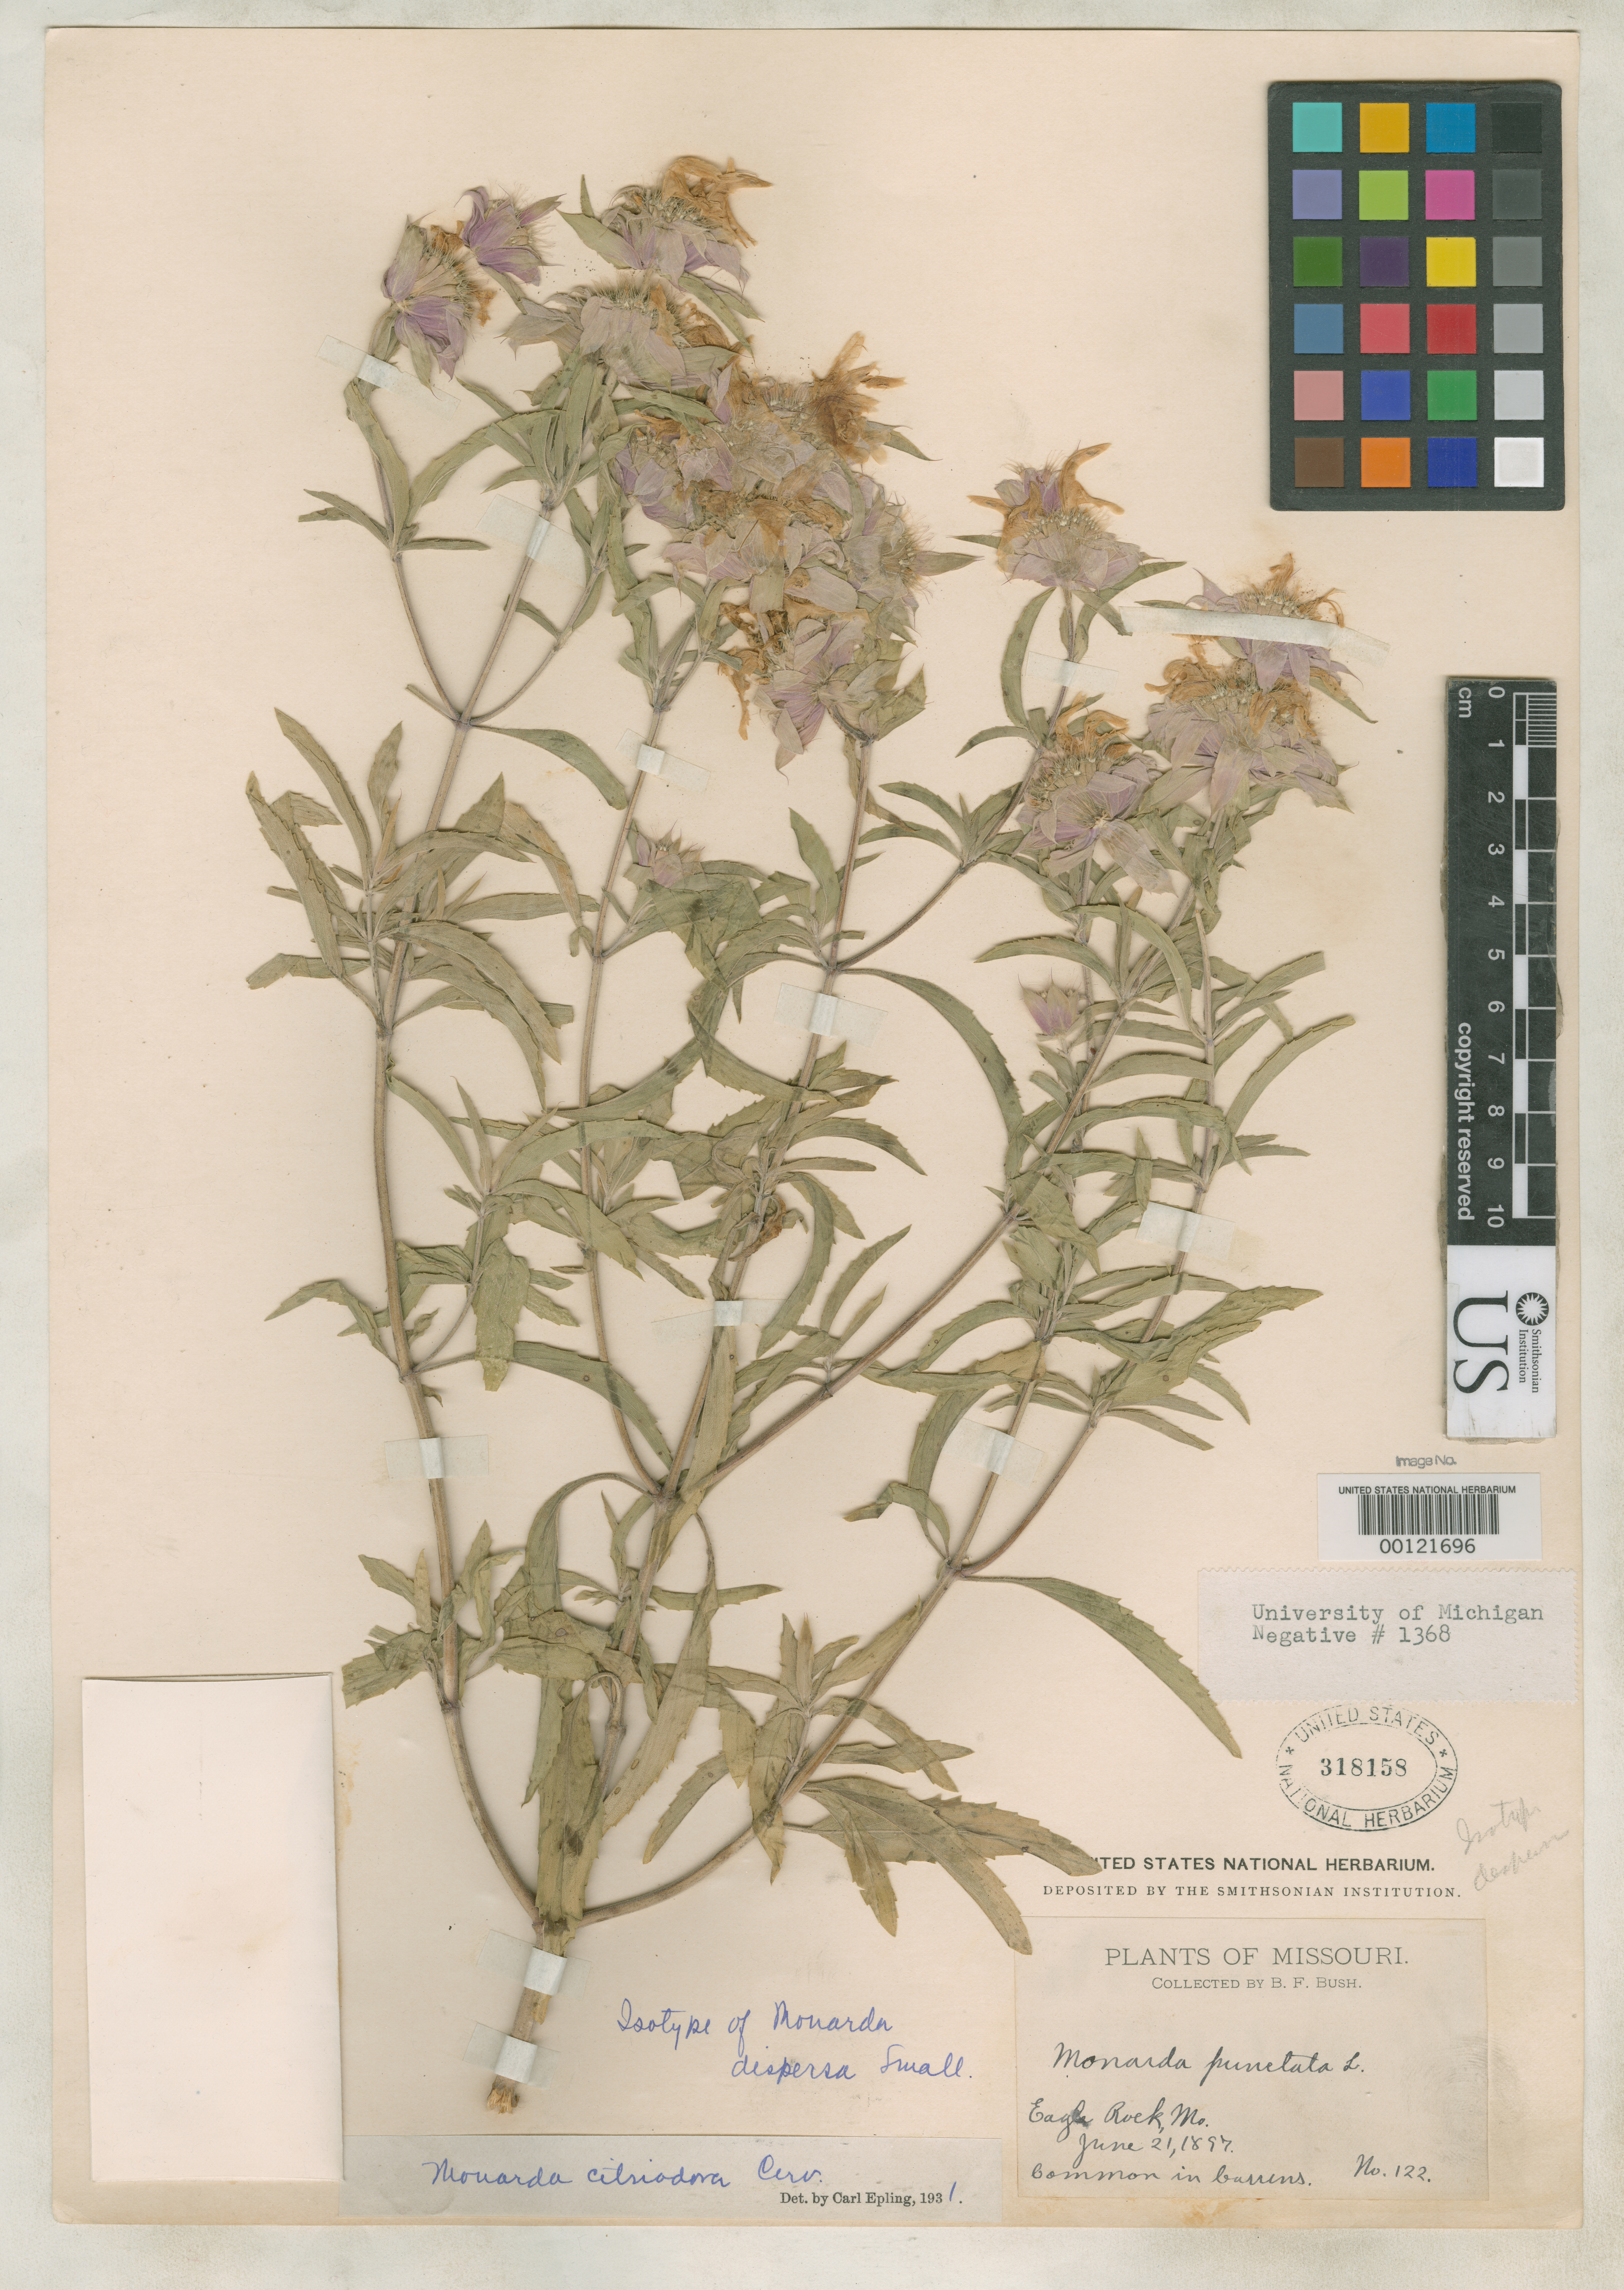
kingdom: Plantae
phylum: Tracheophyta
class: Magnoliopsida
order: Lamiales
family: Lamiaceae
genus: Monarda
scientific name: Monarda dispersa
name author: Small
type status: Isotype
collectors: B. F. Bush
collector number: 122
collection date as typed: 21 Jun 1897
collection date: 1897-06-21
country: United States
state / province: Missouri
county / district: Barry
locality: Eagle Rock Mountains.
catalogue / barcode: US 318158